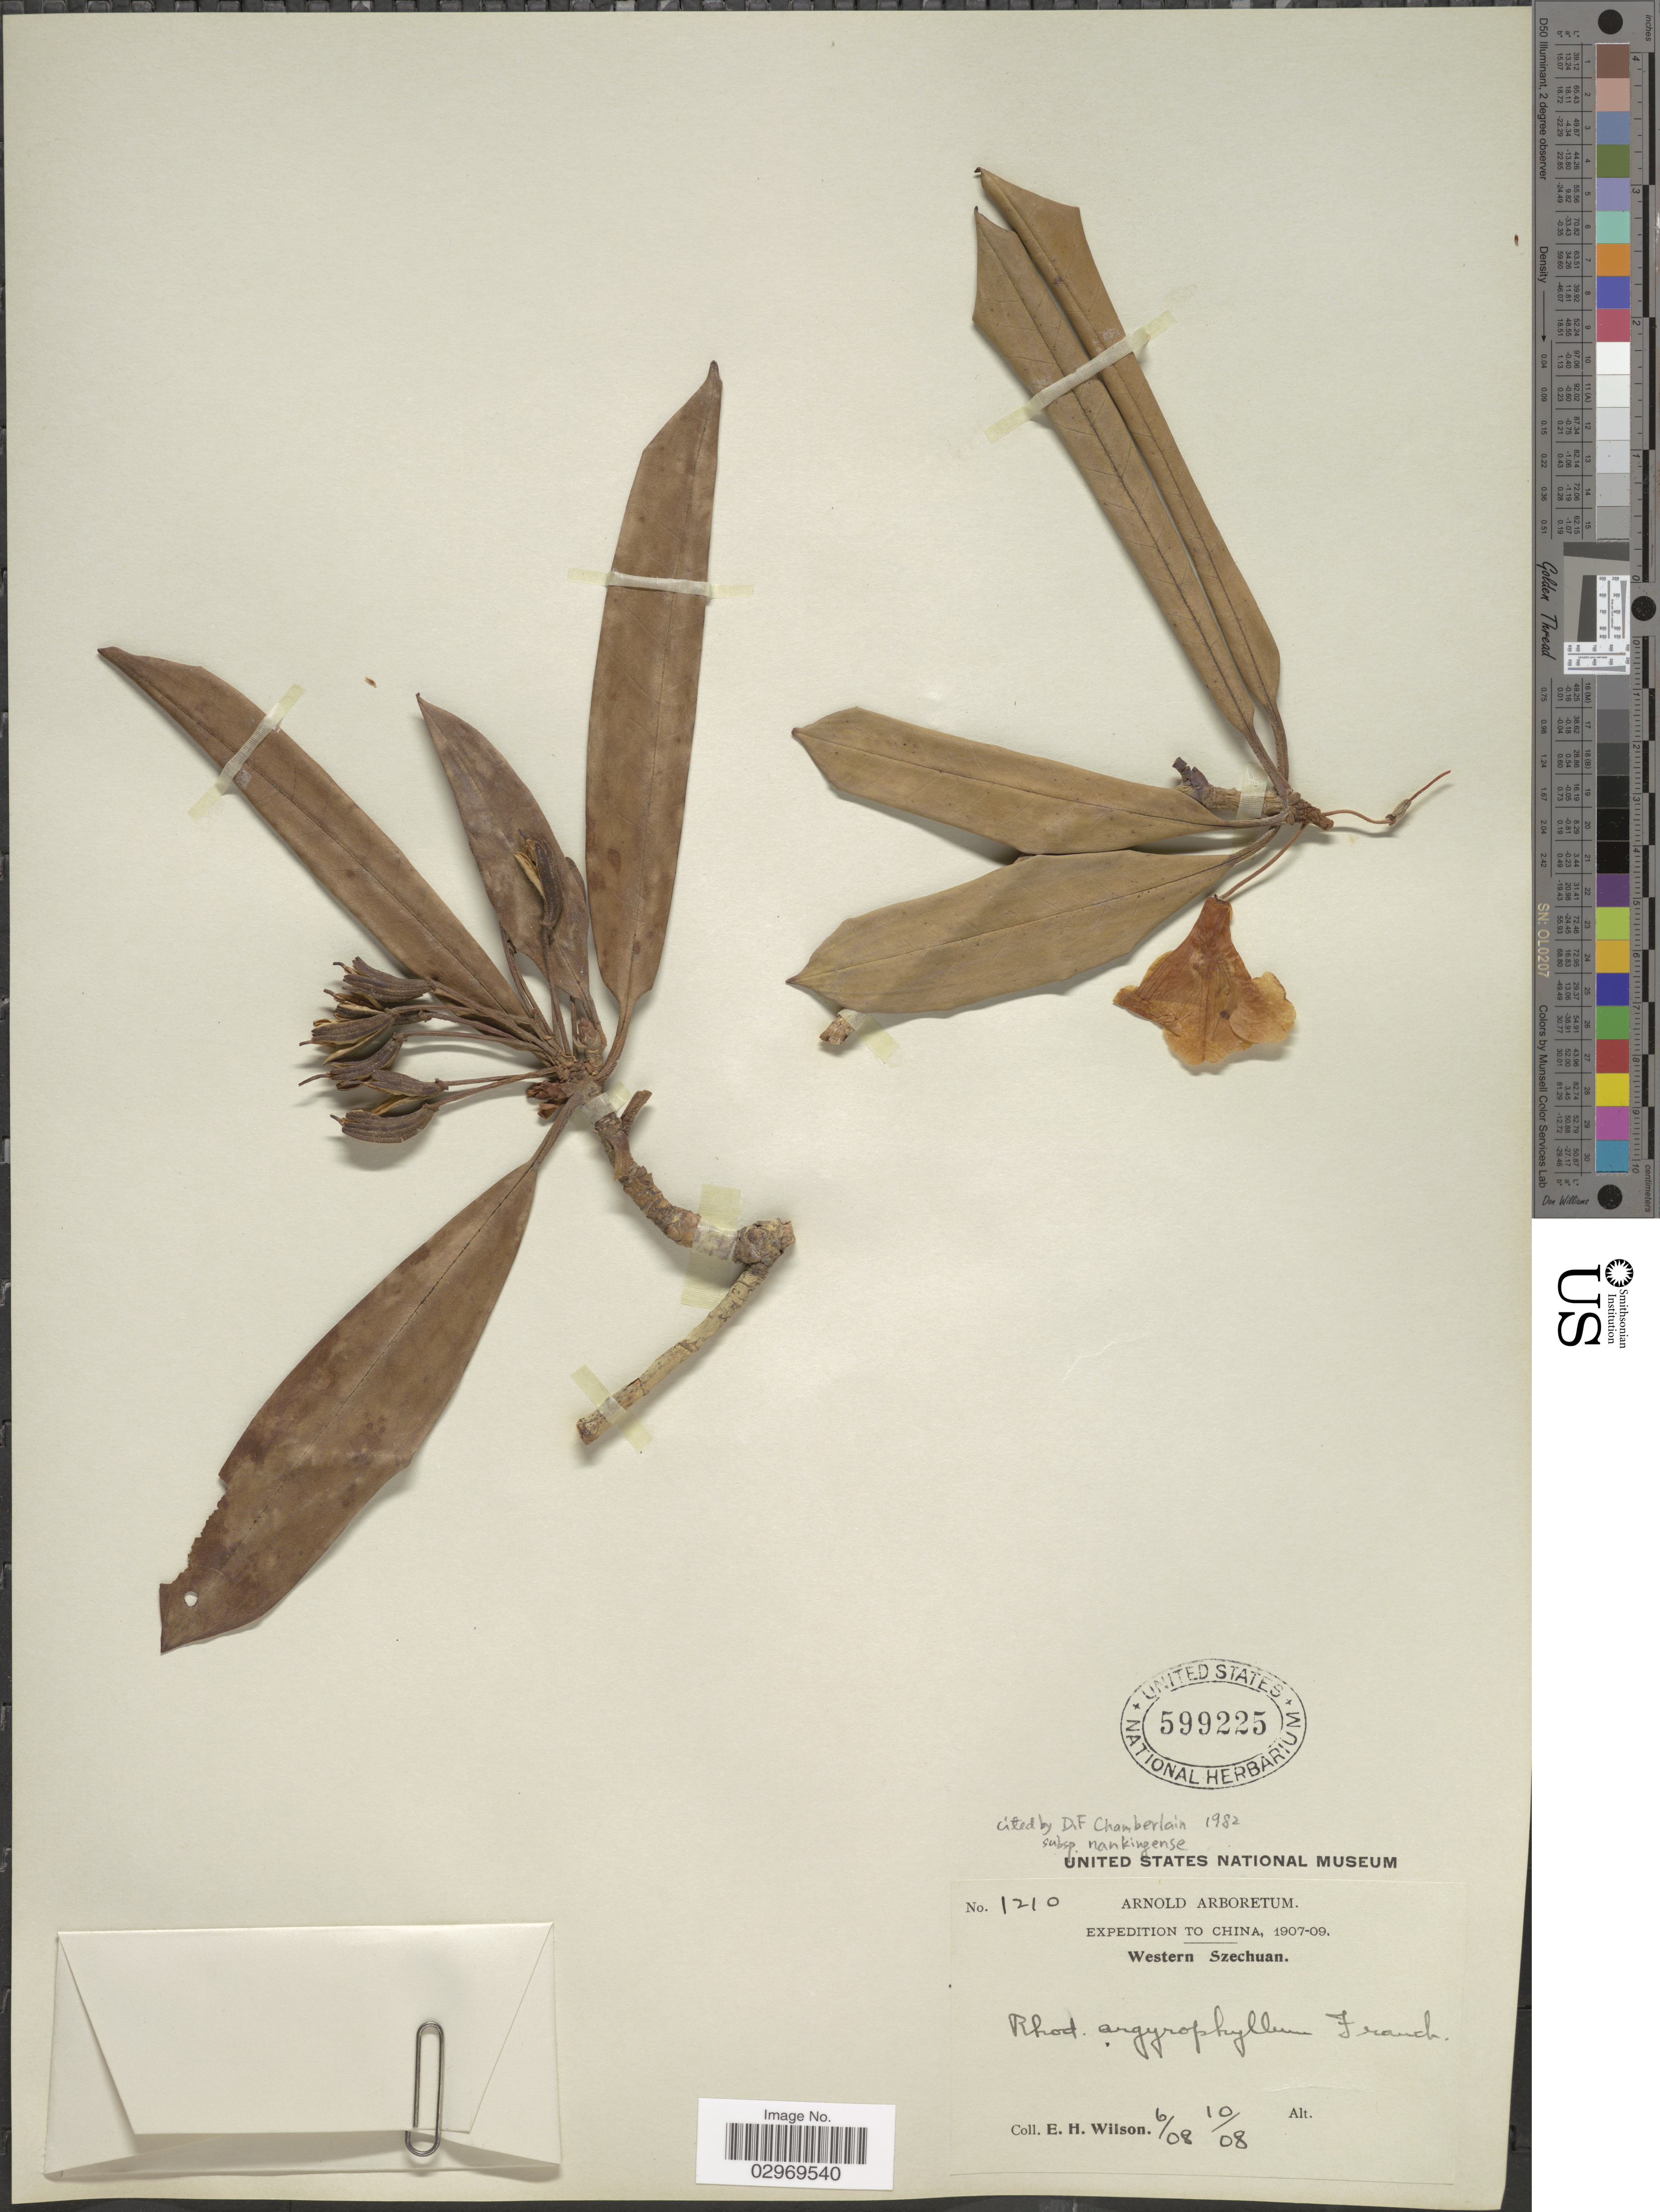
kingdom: Plantae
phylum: Tracheophyta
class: Magnoliopsida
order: Ericales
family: Ericaceae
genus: Rhododendron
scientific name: Rhododendron argyrophyllum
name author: Franch.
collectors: E. Wilson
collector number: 1210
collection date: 1908-06/1908-10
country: China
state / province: Sichuan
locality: Western Szechuan.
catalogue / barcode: US 599225